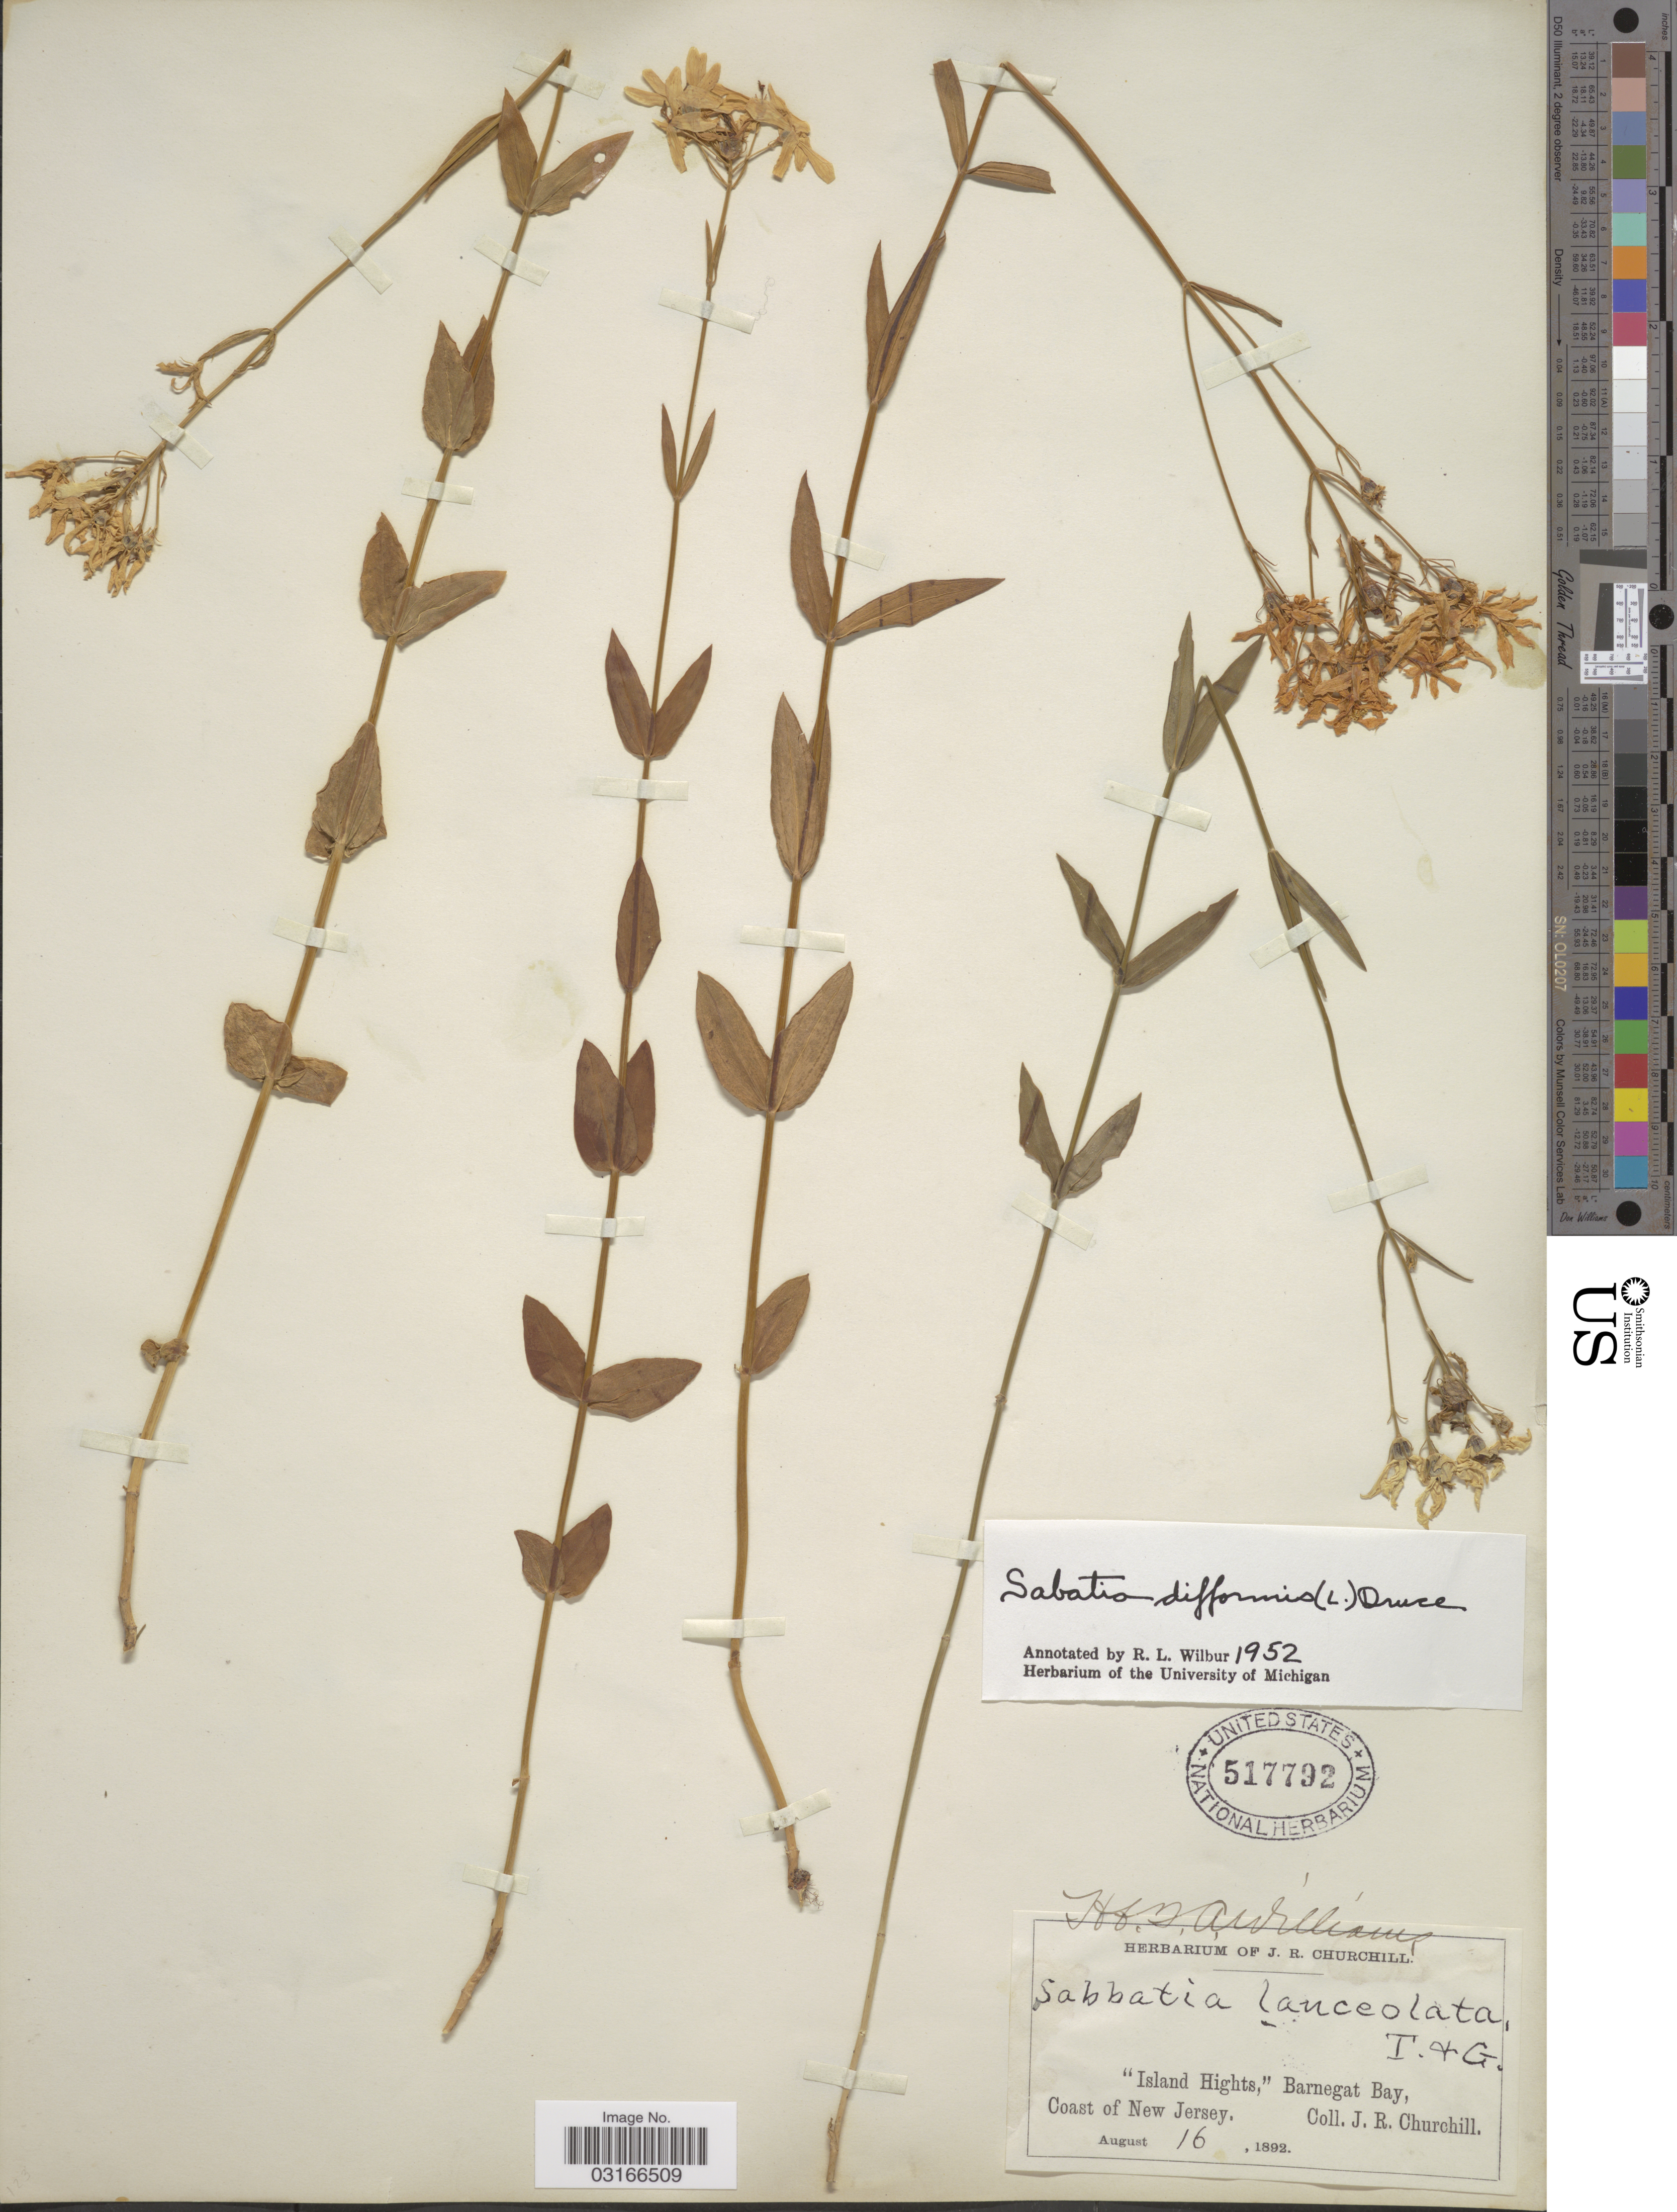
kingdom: Plantae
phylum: Tracheophyta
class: Magnoliopsida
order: Gentianales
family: Gentianaceae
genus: Sabatia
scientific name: Sabatia difformis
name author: (L.) Druce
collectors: J. Churchill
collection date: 1892-08-16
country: United States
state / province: New Jersey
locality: Island Hights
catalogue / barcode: US 517792